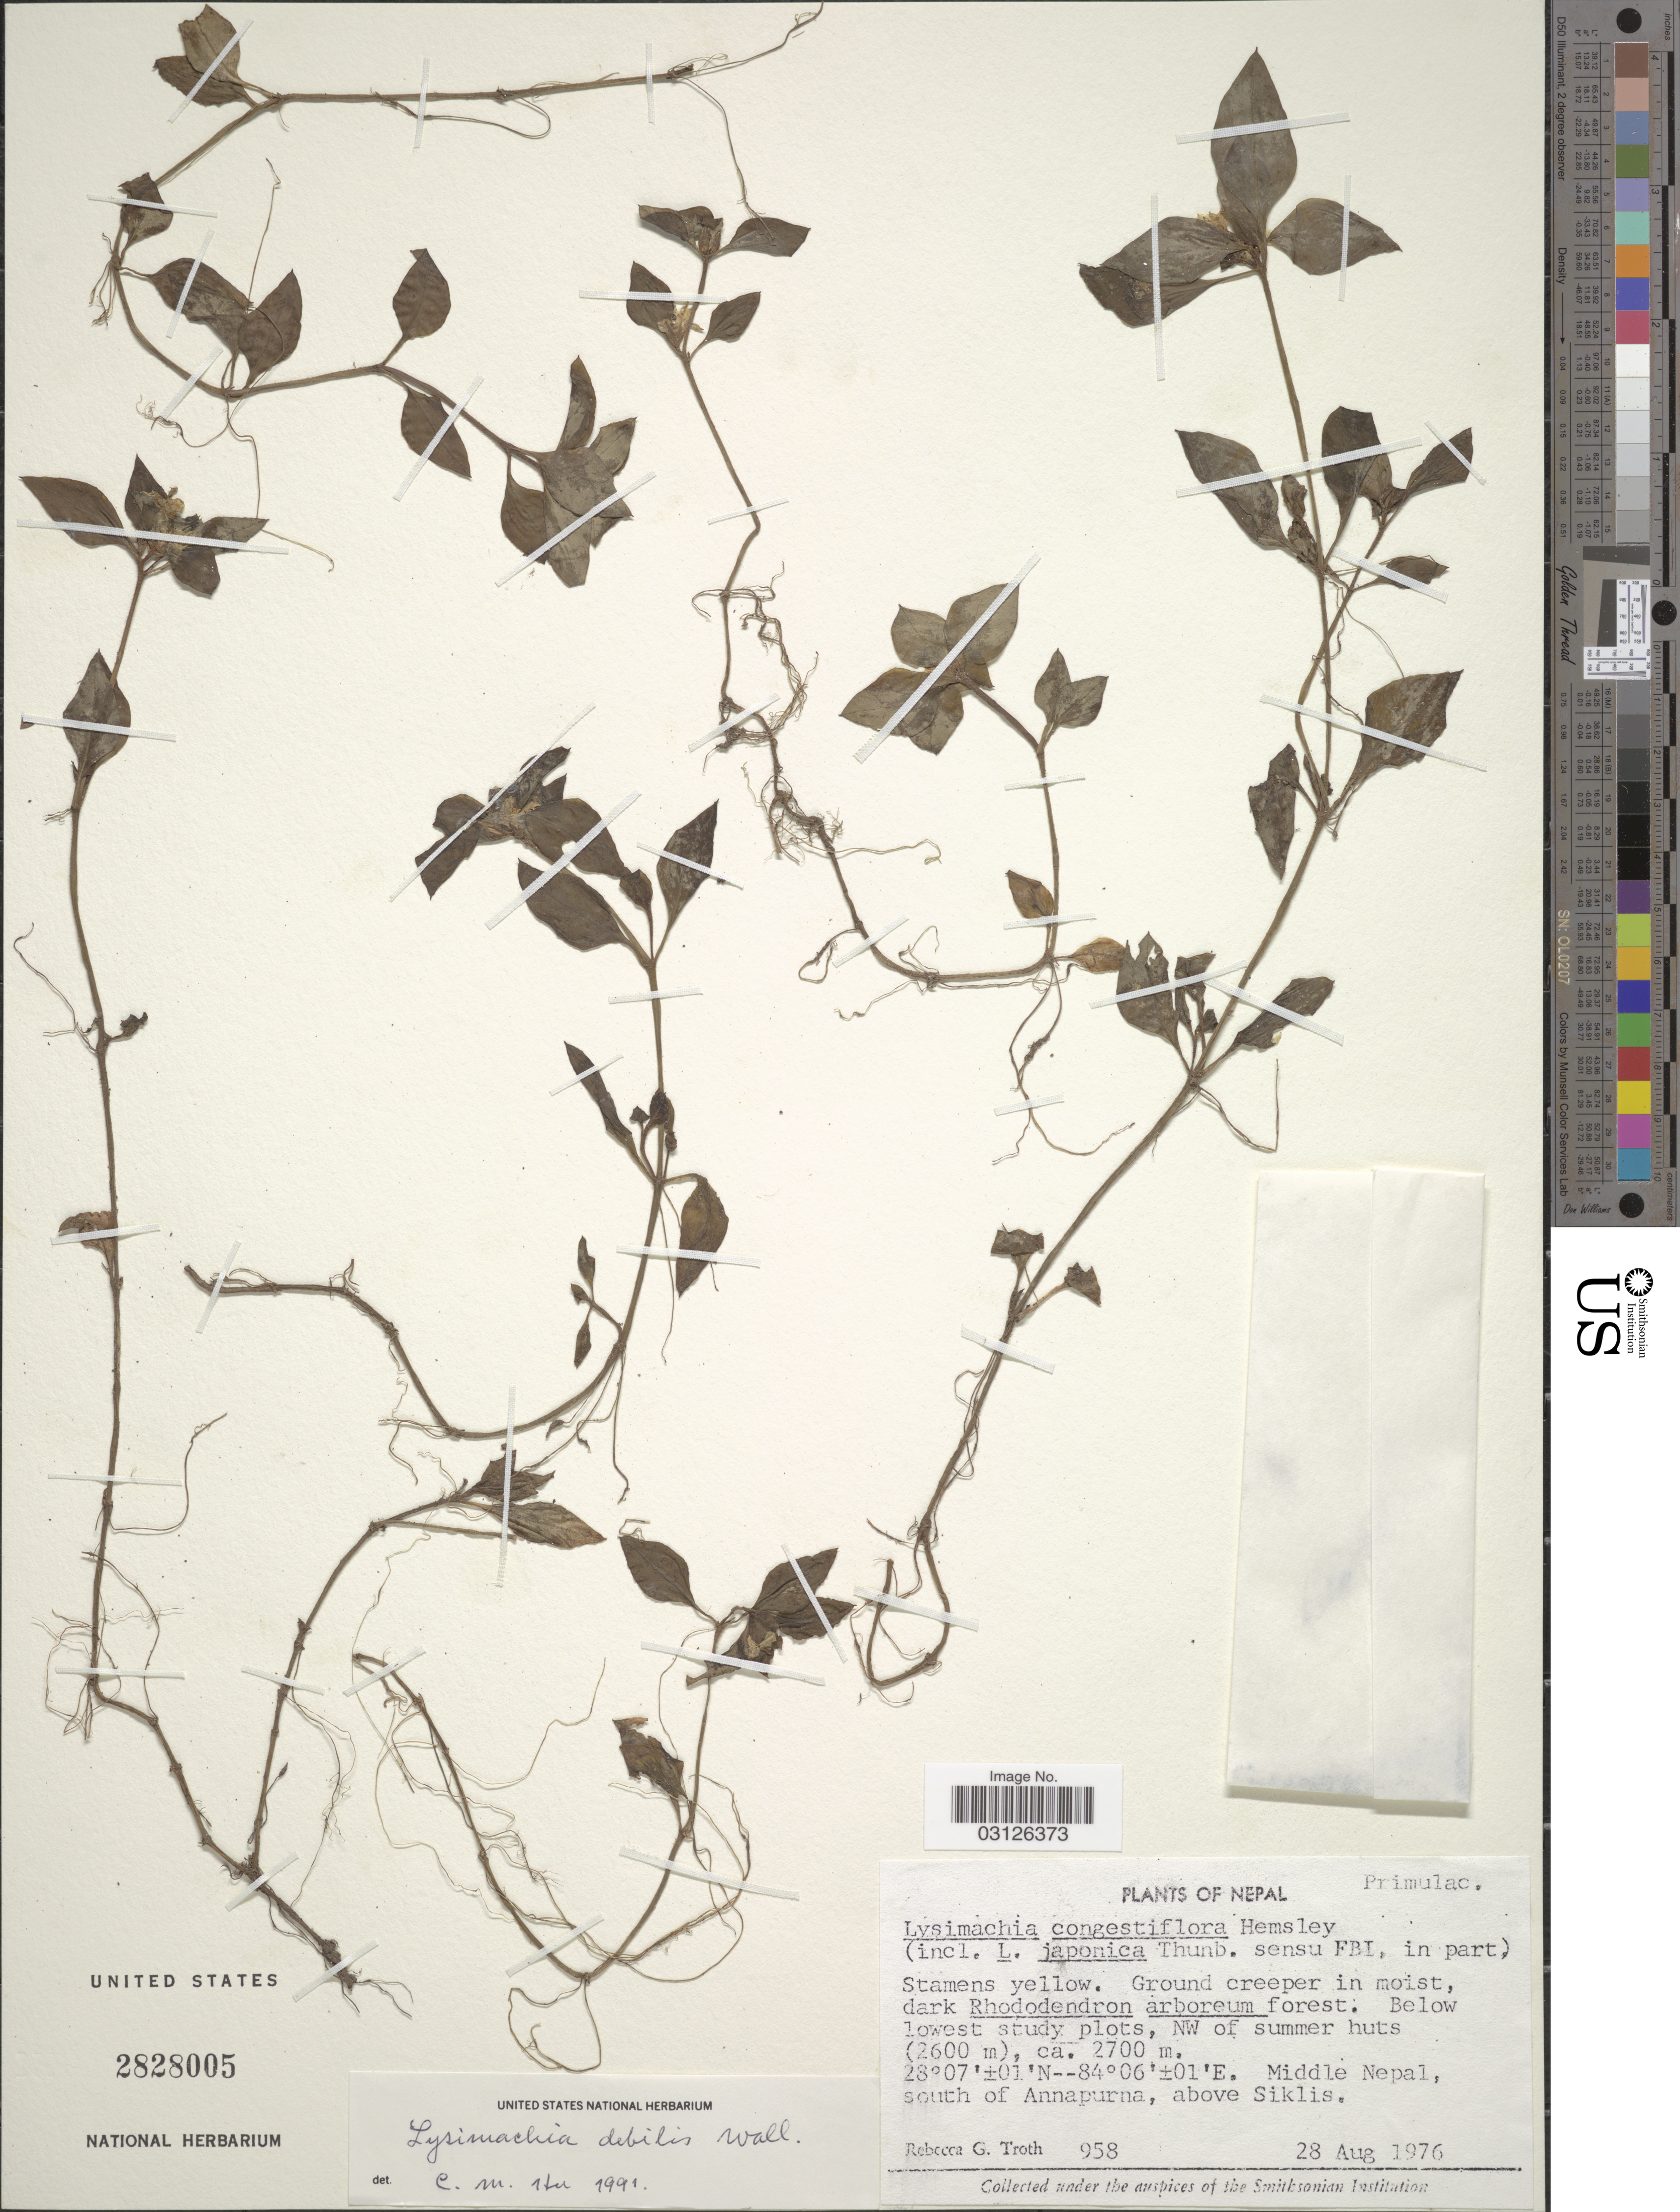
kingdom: Plantae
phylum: Tracheophyta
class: Magnoliopsida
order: Ericales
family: Primulaceae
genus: Lysimachia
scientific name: Lysimachia debilis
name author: Wall.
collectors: R. Troth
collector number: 958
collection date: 1976-08-28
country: Nepal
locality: Middle Nepal, south of Annapurna, above Siklis.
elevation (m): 2700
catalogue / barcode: US 2828005